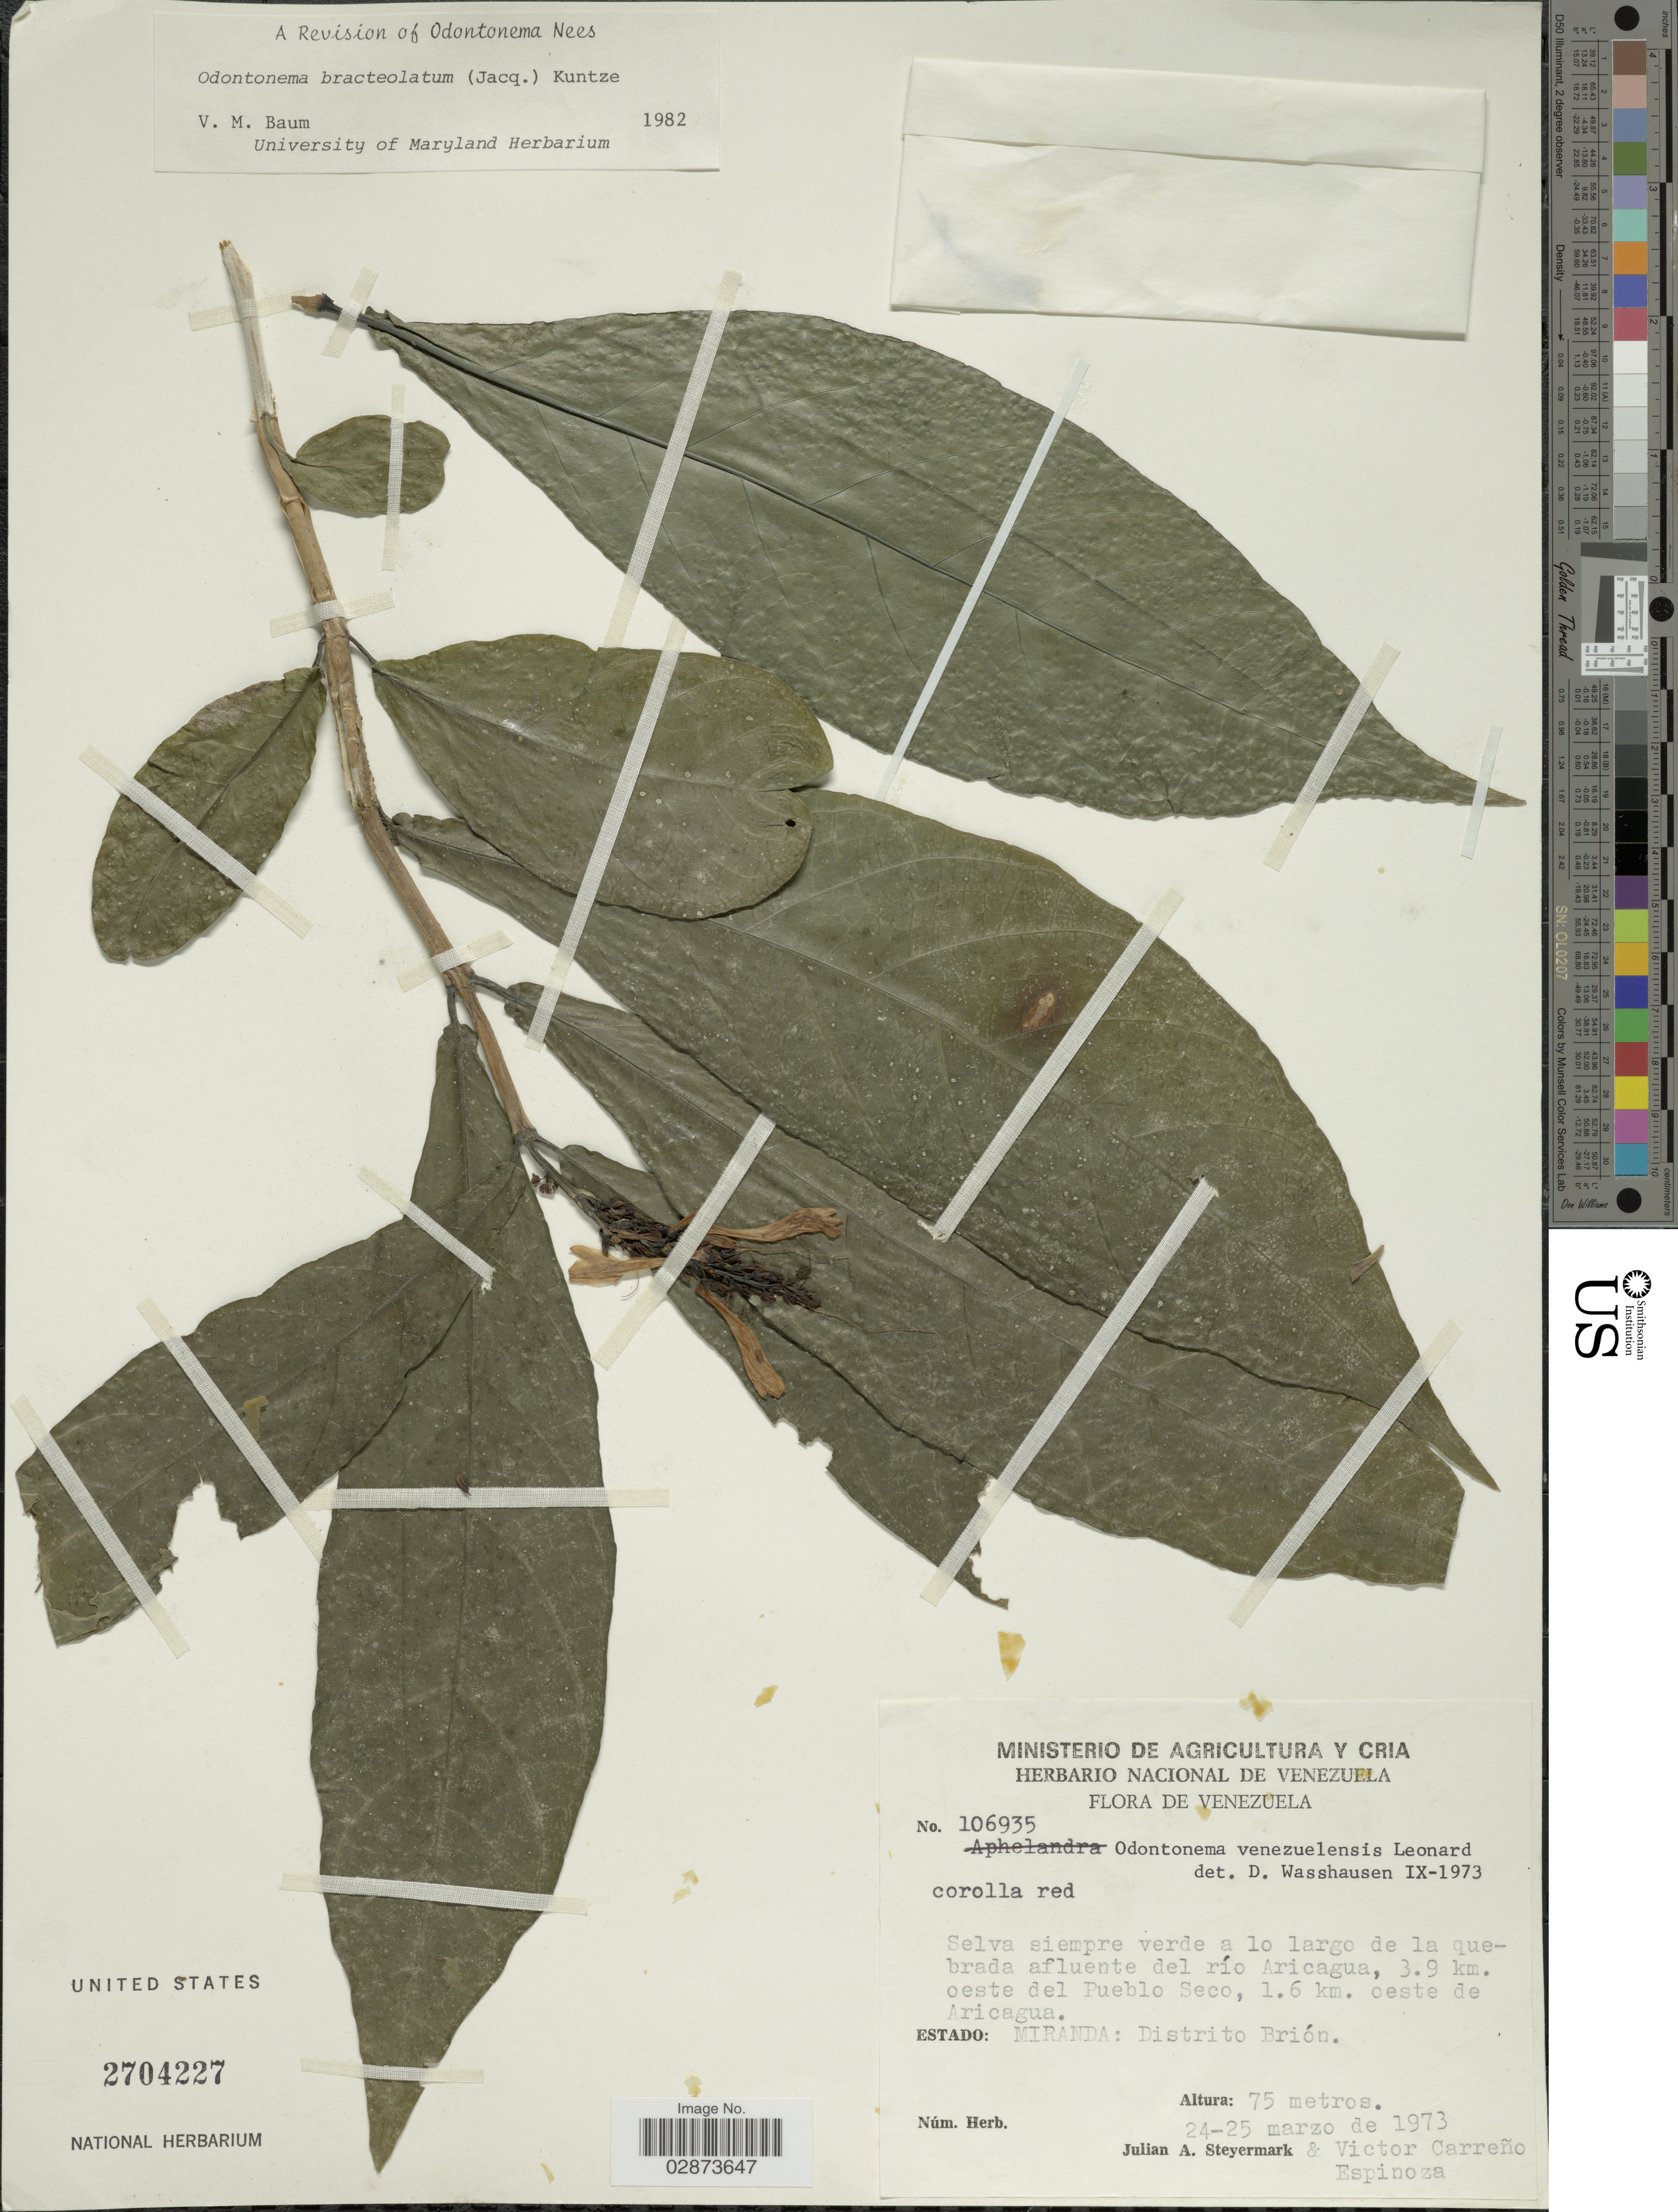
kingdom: Plantae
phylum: Tracheophyta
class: Magnoliopsida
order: Lamiales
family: Acanthaceae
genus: Odontonema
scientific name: Odontonema bracteolatum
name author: (Jacq.) Kuntze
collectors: J. Steyermark & V. Carreño E.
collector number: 106935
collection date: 1973-03-24/1973-03-25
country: Venezuela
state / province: Miranda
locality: Selva siempre verde a lo largo de la quebrada afluente del río Aricagua, 3.9 km. oeste del Pueblo Seco, 1.6 km. oeste de Aricagua. Estado: Miranda: Distrito Brión.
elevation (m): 75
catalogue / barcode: US 2704227